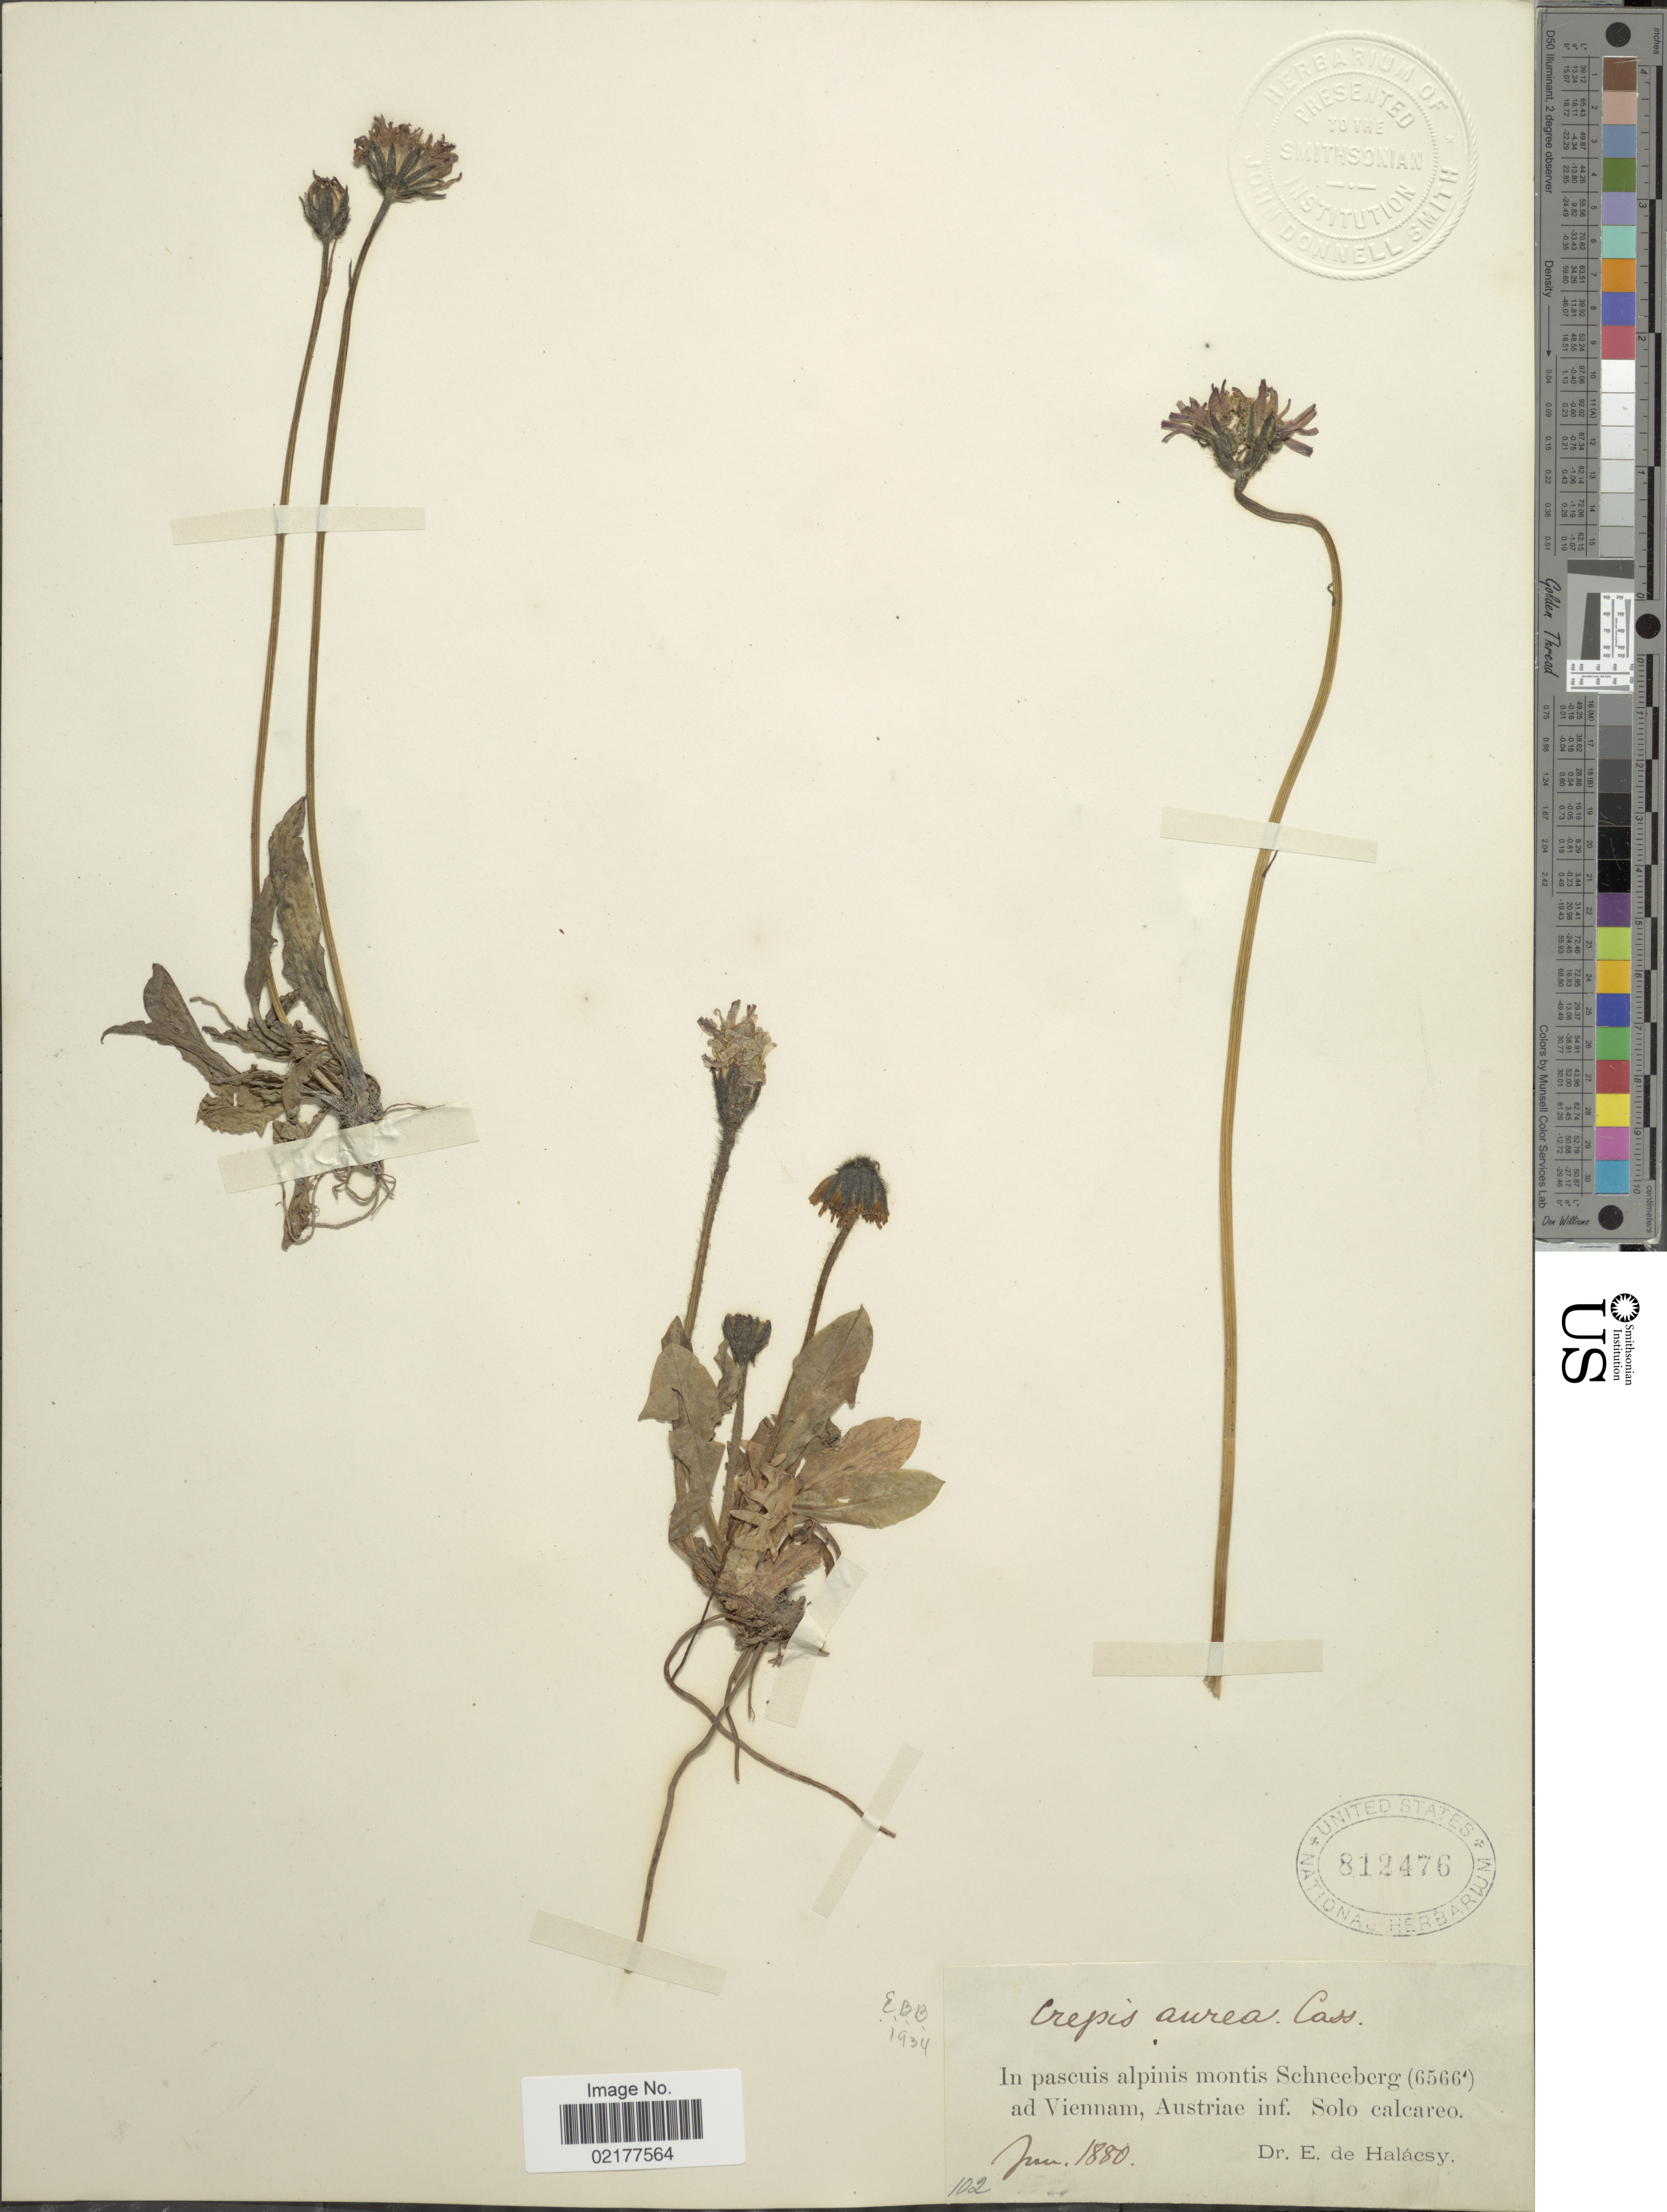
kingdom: Plantae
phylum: Tracheophyta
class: Magnoliopsida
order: Asterales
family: Asteraceae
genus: Crepis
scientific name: Crepis aurea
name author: (L.) Cass.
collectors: E. von Halacsy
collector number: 102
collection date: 1880-06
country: Austria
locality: Montis (Schneeberg) ad Viennam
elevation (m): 2001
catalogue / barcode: US 812476